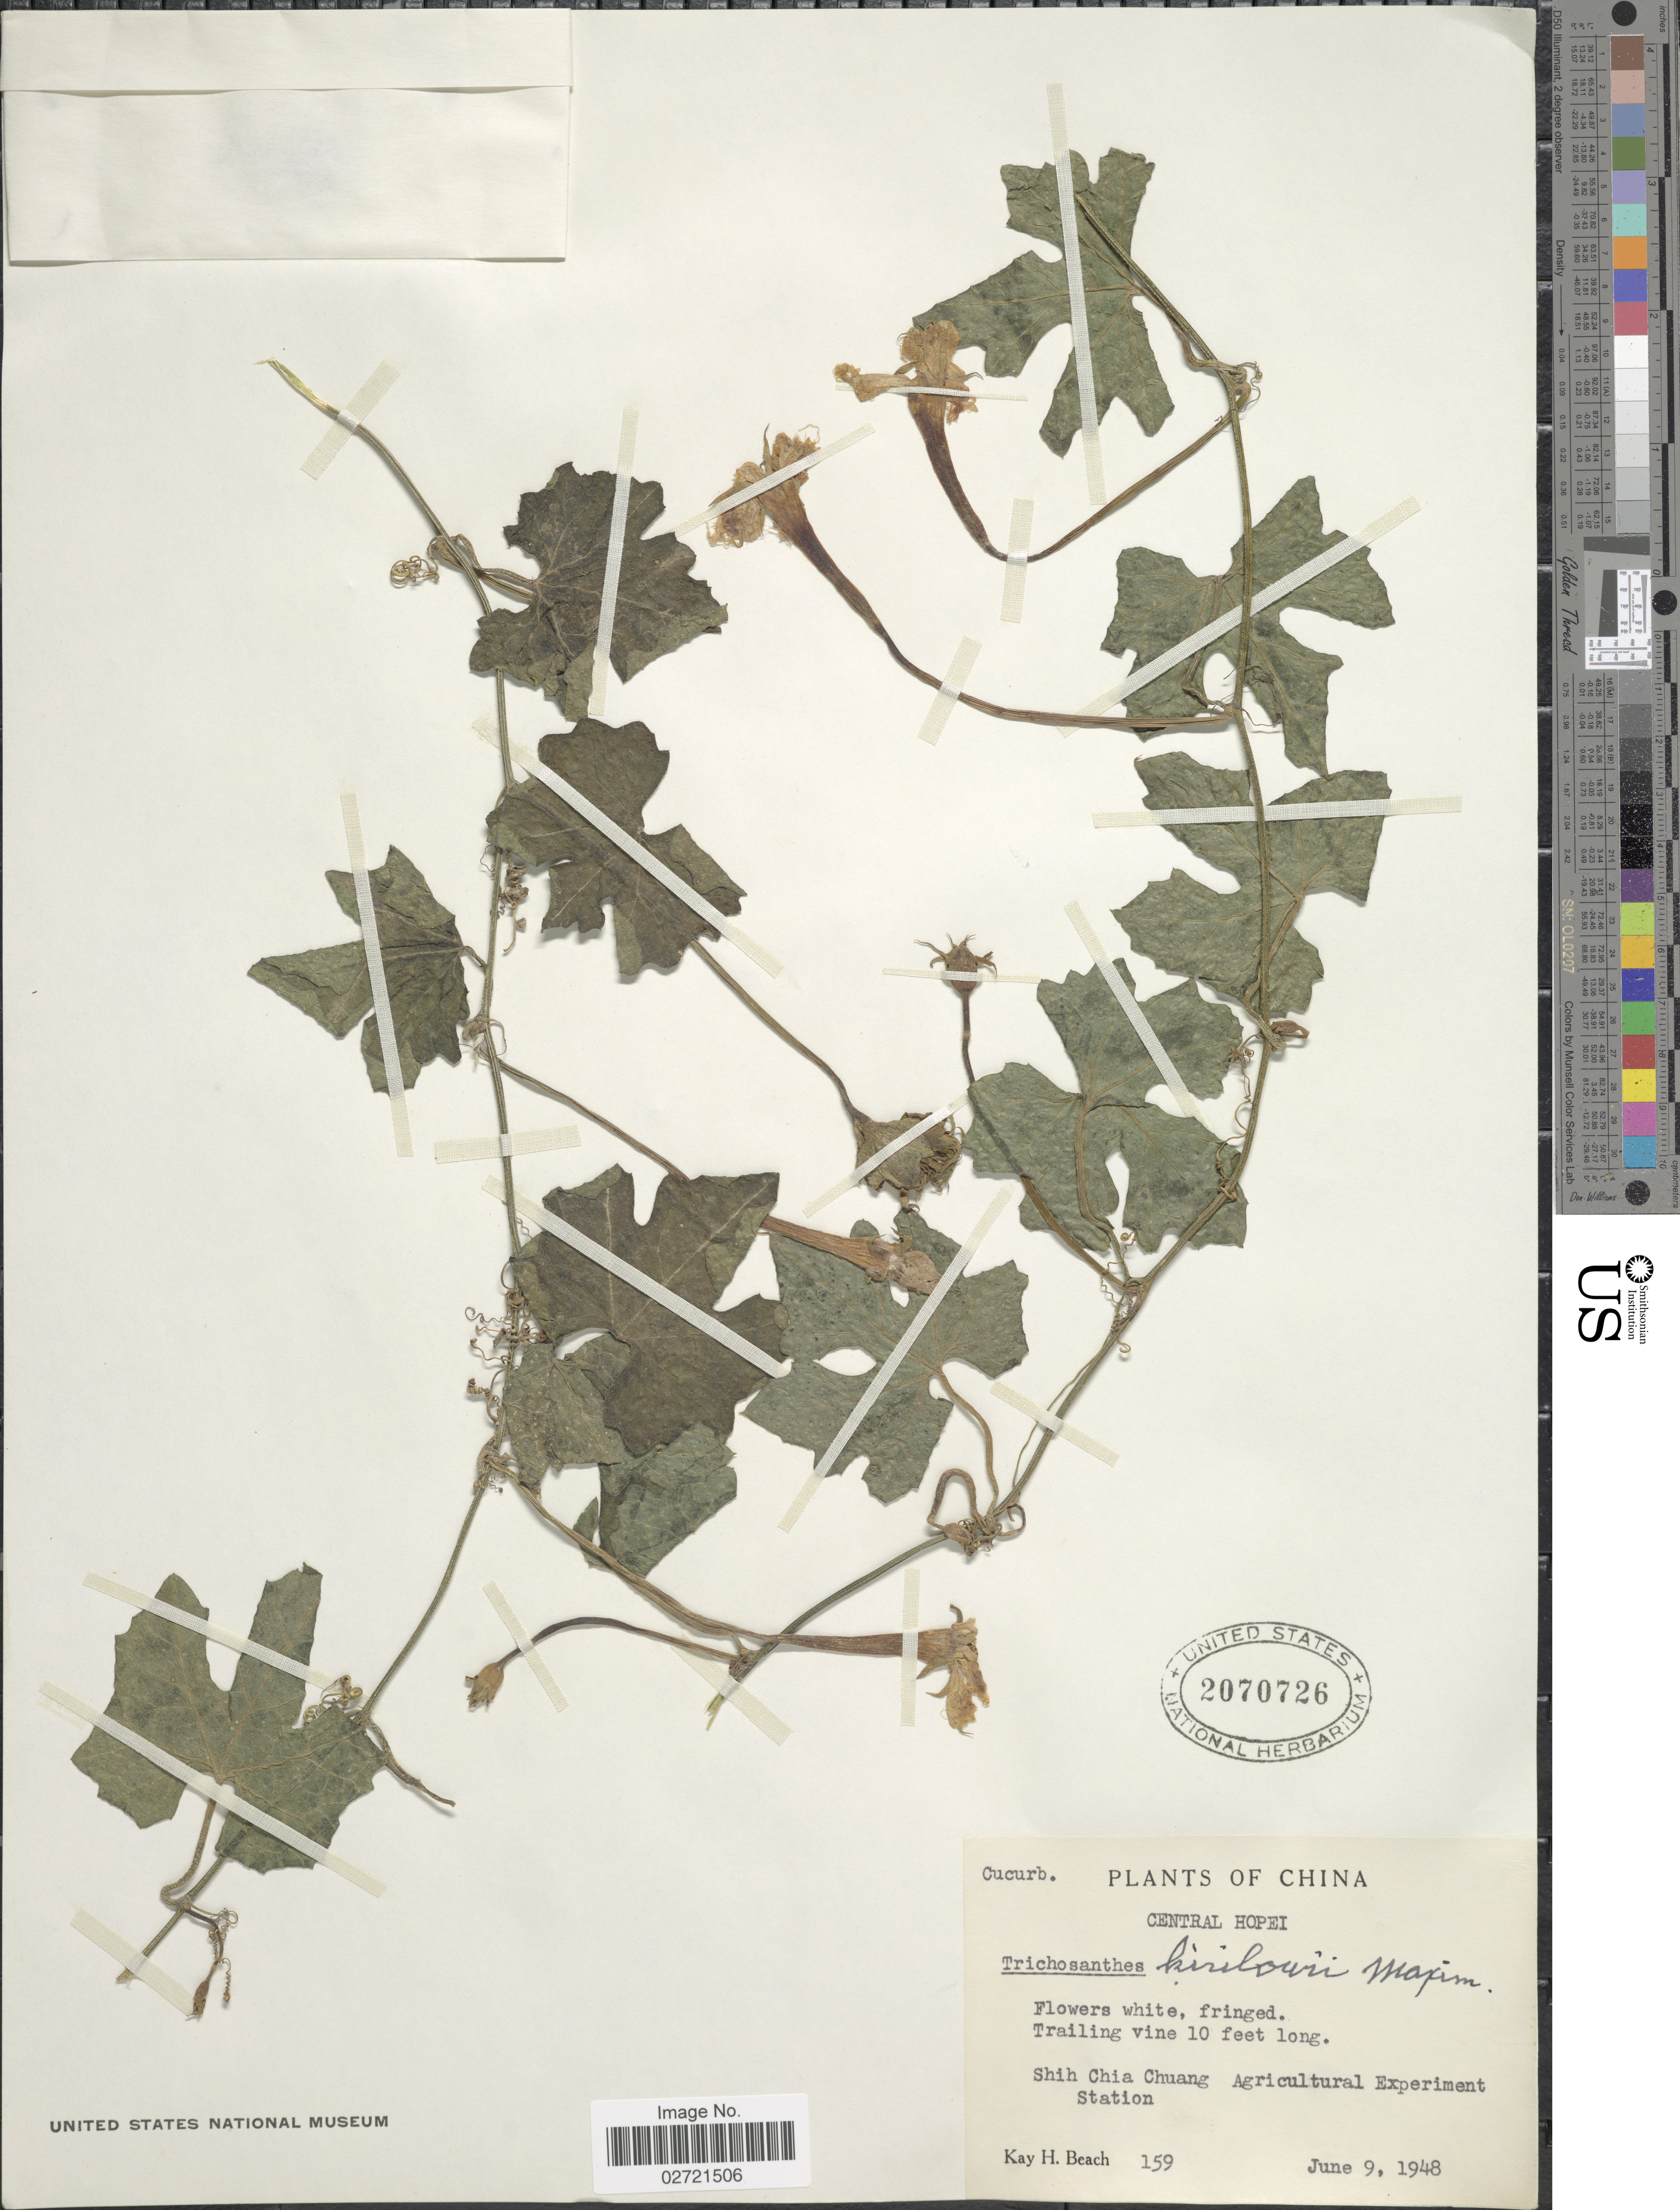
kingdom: Plantae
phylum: Tracheophyta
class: Magnoliopsida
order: Cucurbitales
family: Cucurbitaceae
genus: Trichosanthes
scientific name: Trichosanthes kirilowii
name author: Maxim.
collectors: K. H. Beach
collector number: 159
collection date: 1948-06-09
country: China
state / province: Hebei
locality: Central Hopei, Shih Chia Chuang, Agricultural Experiment Station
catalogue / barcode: US 2070726